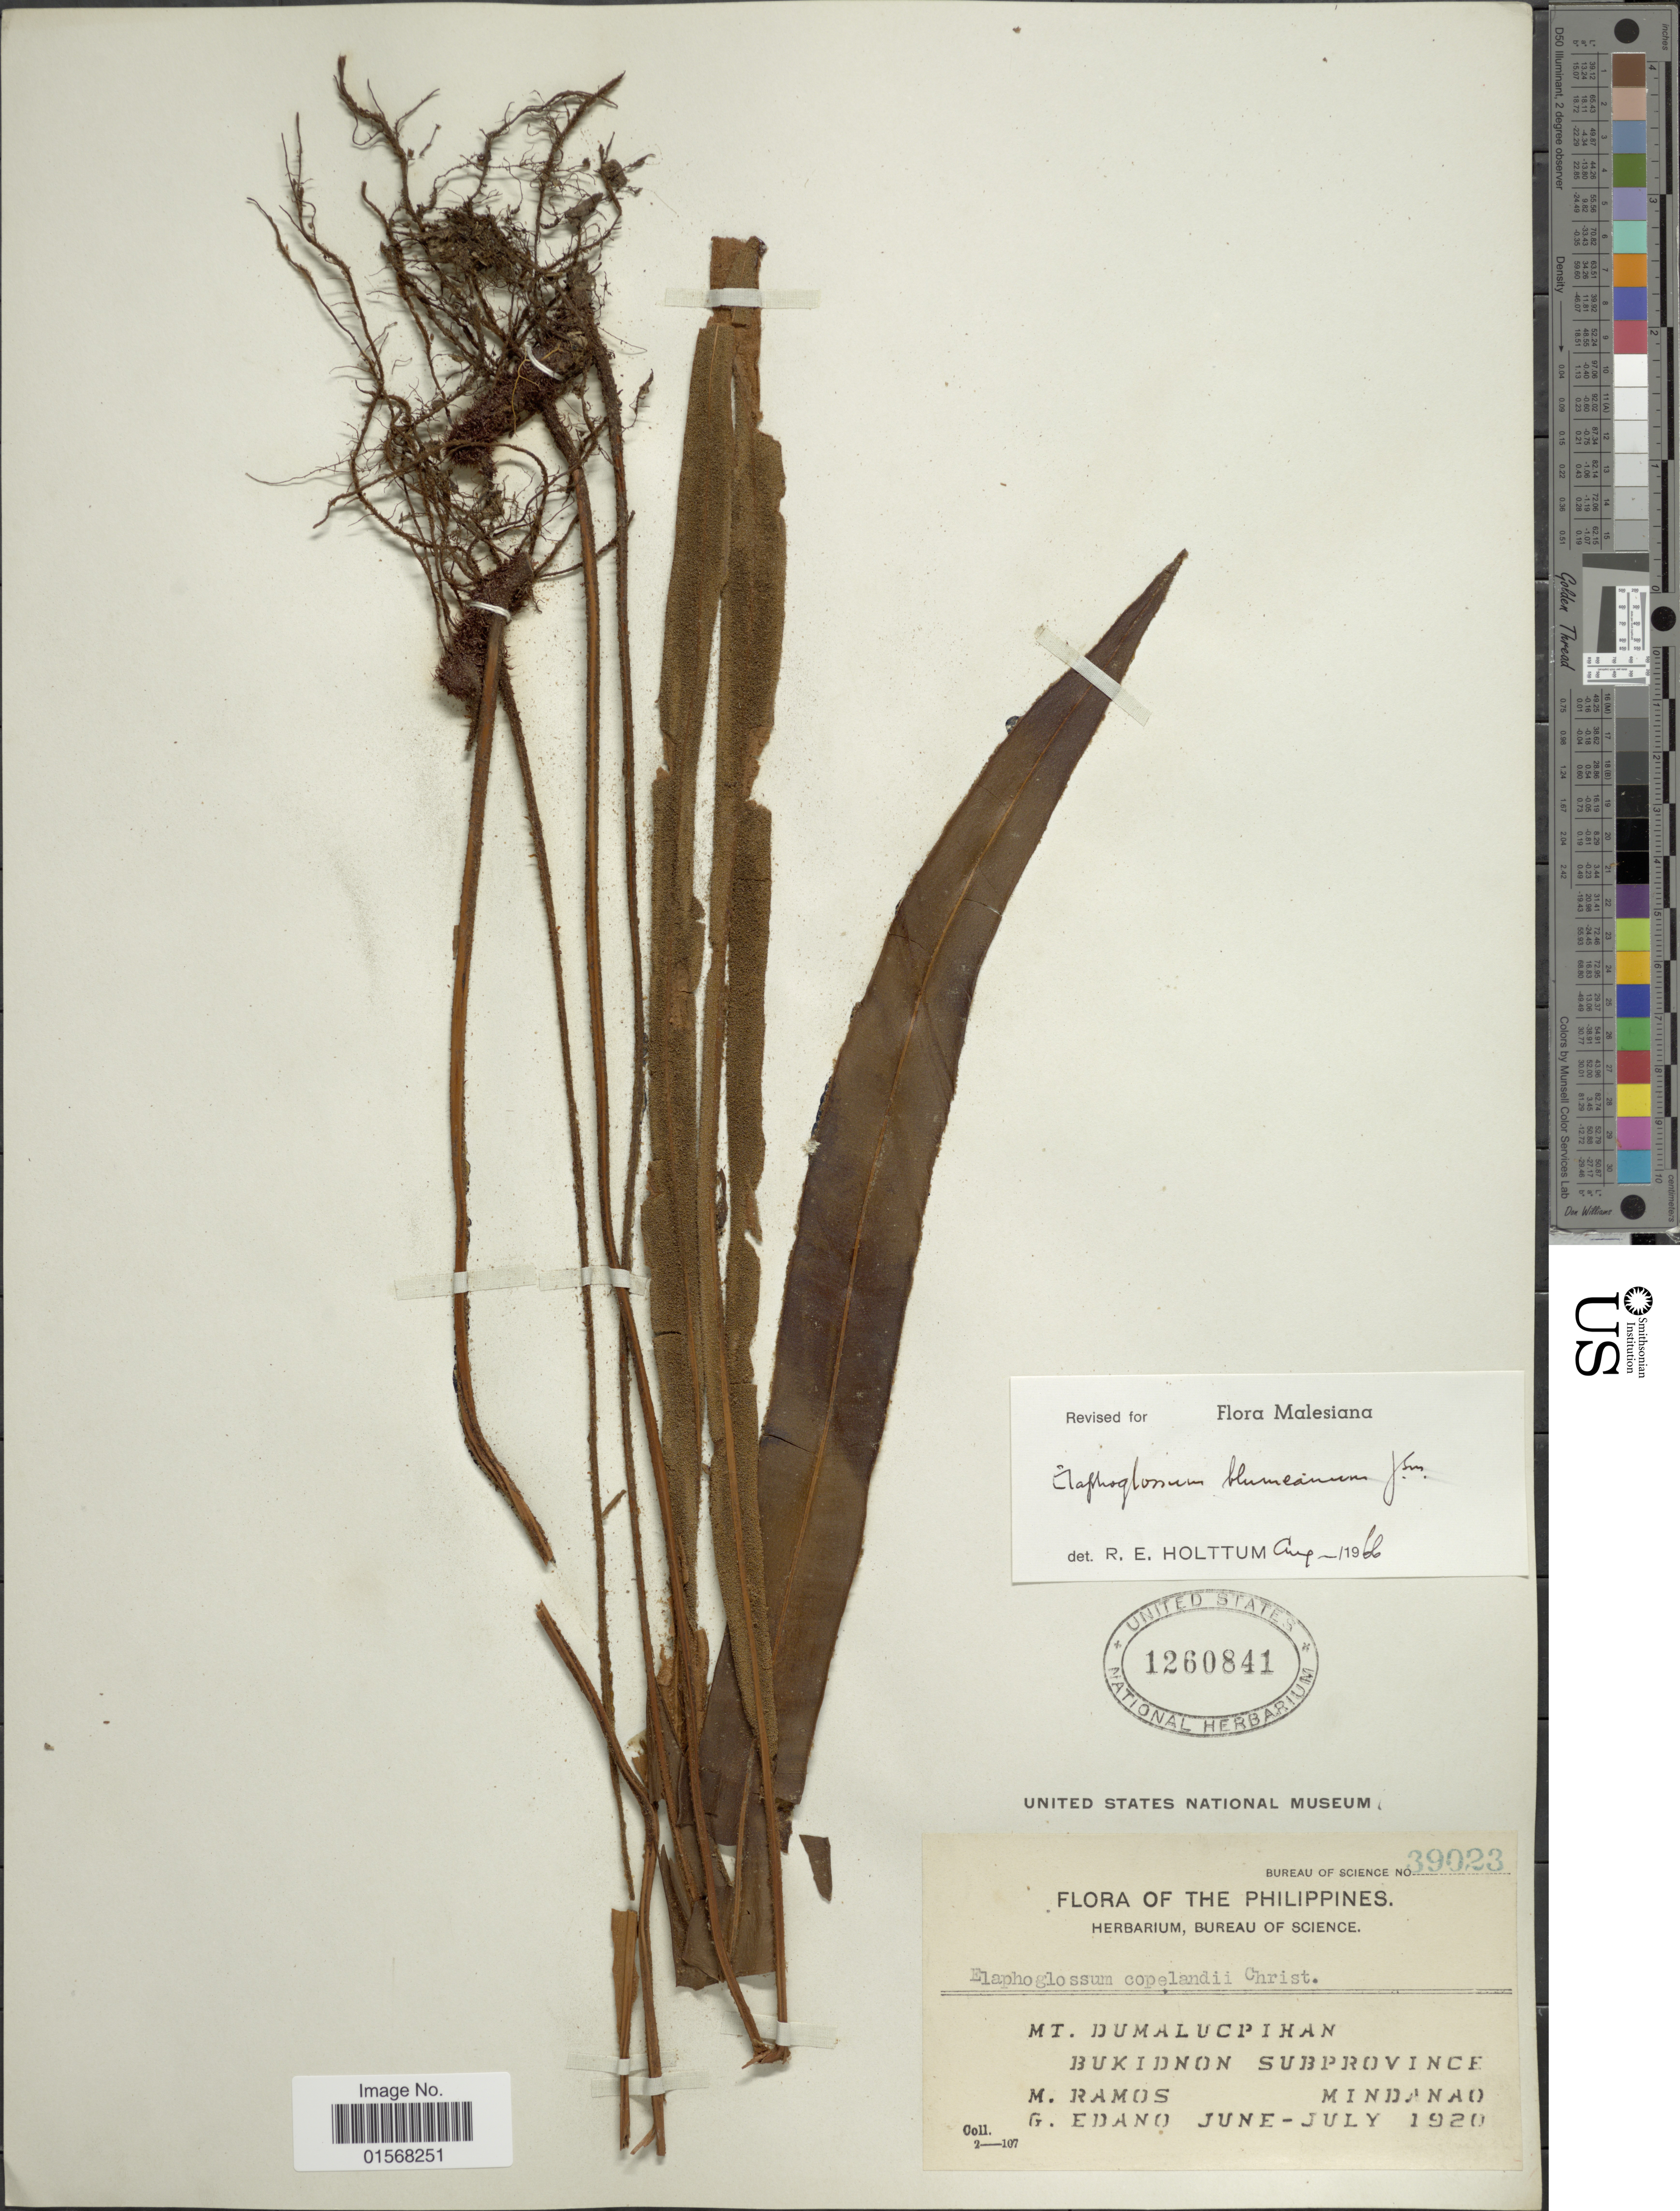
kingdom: Plantae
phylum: Tracheophyta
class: Polypodiopsida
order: Polypodiales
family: Dryopteridaceae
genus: Elaphoglossum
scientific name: Elaphoglossum blumeanum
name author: (Fée) J. Sm.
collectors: M. Ramos & G. Edaño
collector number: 39023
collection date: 1920-06/1920-07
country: Philippines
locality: Mt. Dumalucpihan, Bukidnon Subprovince Mindanao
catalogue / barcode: US 1260841